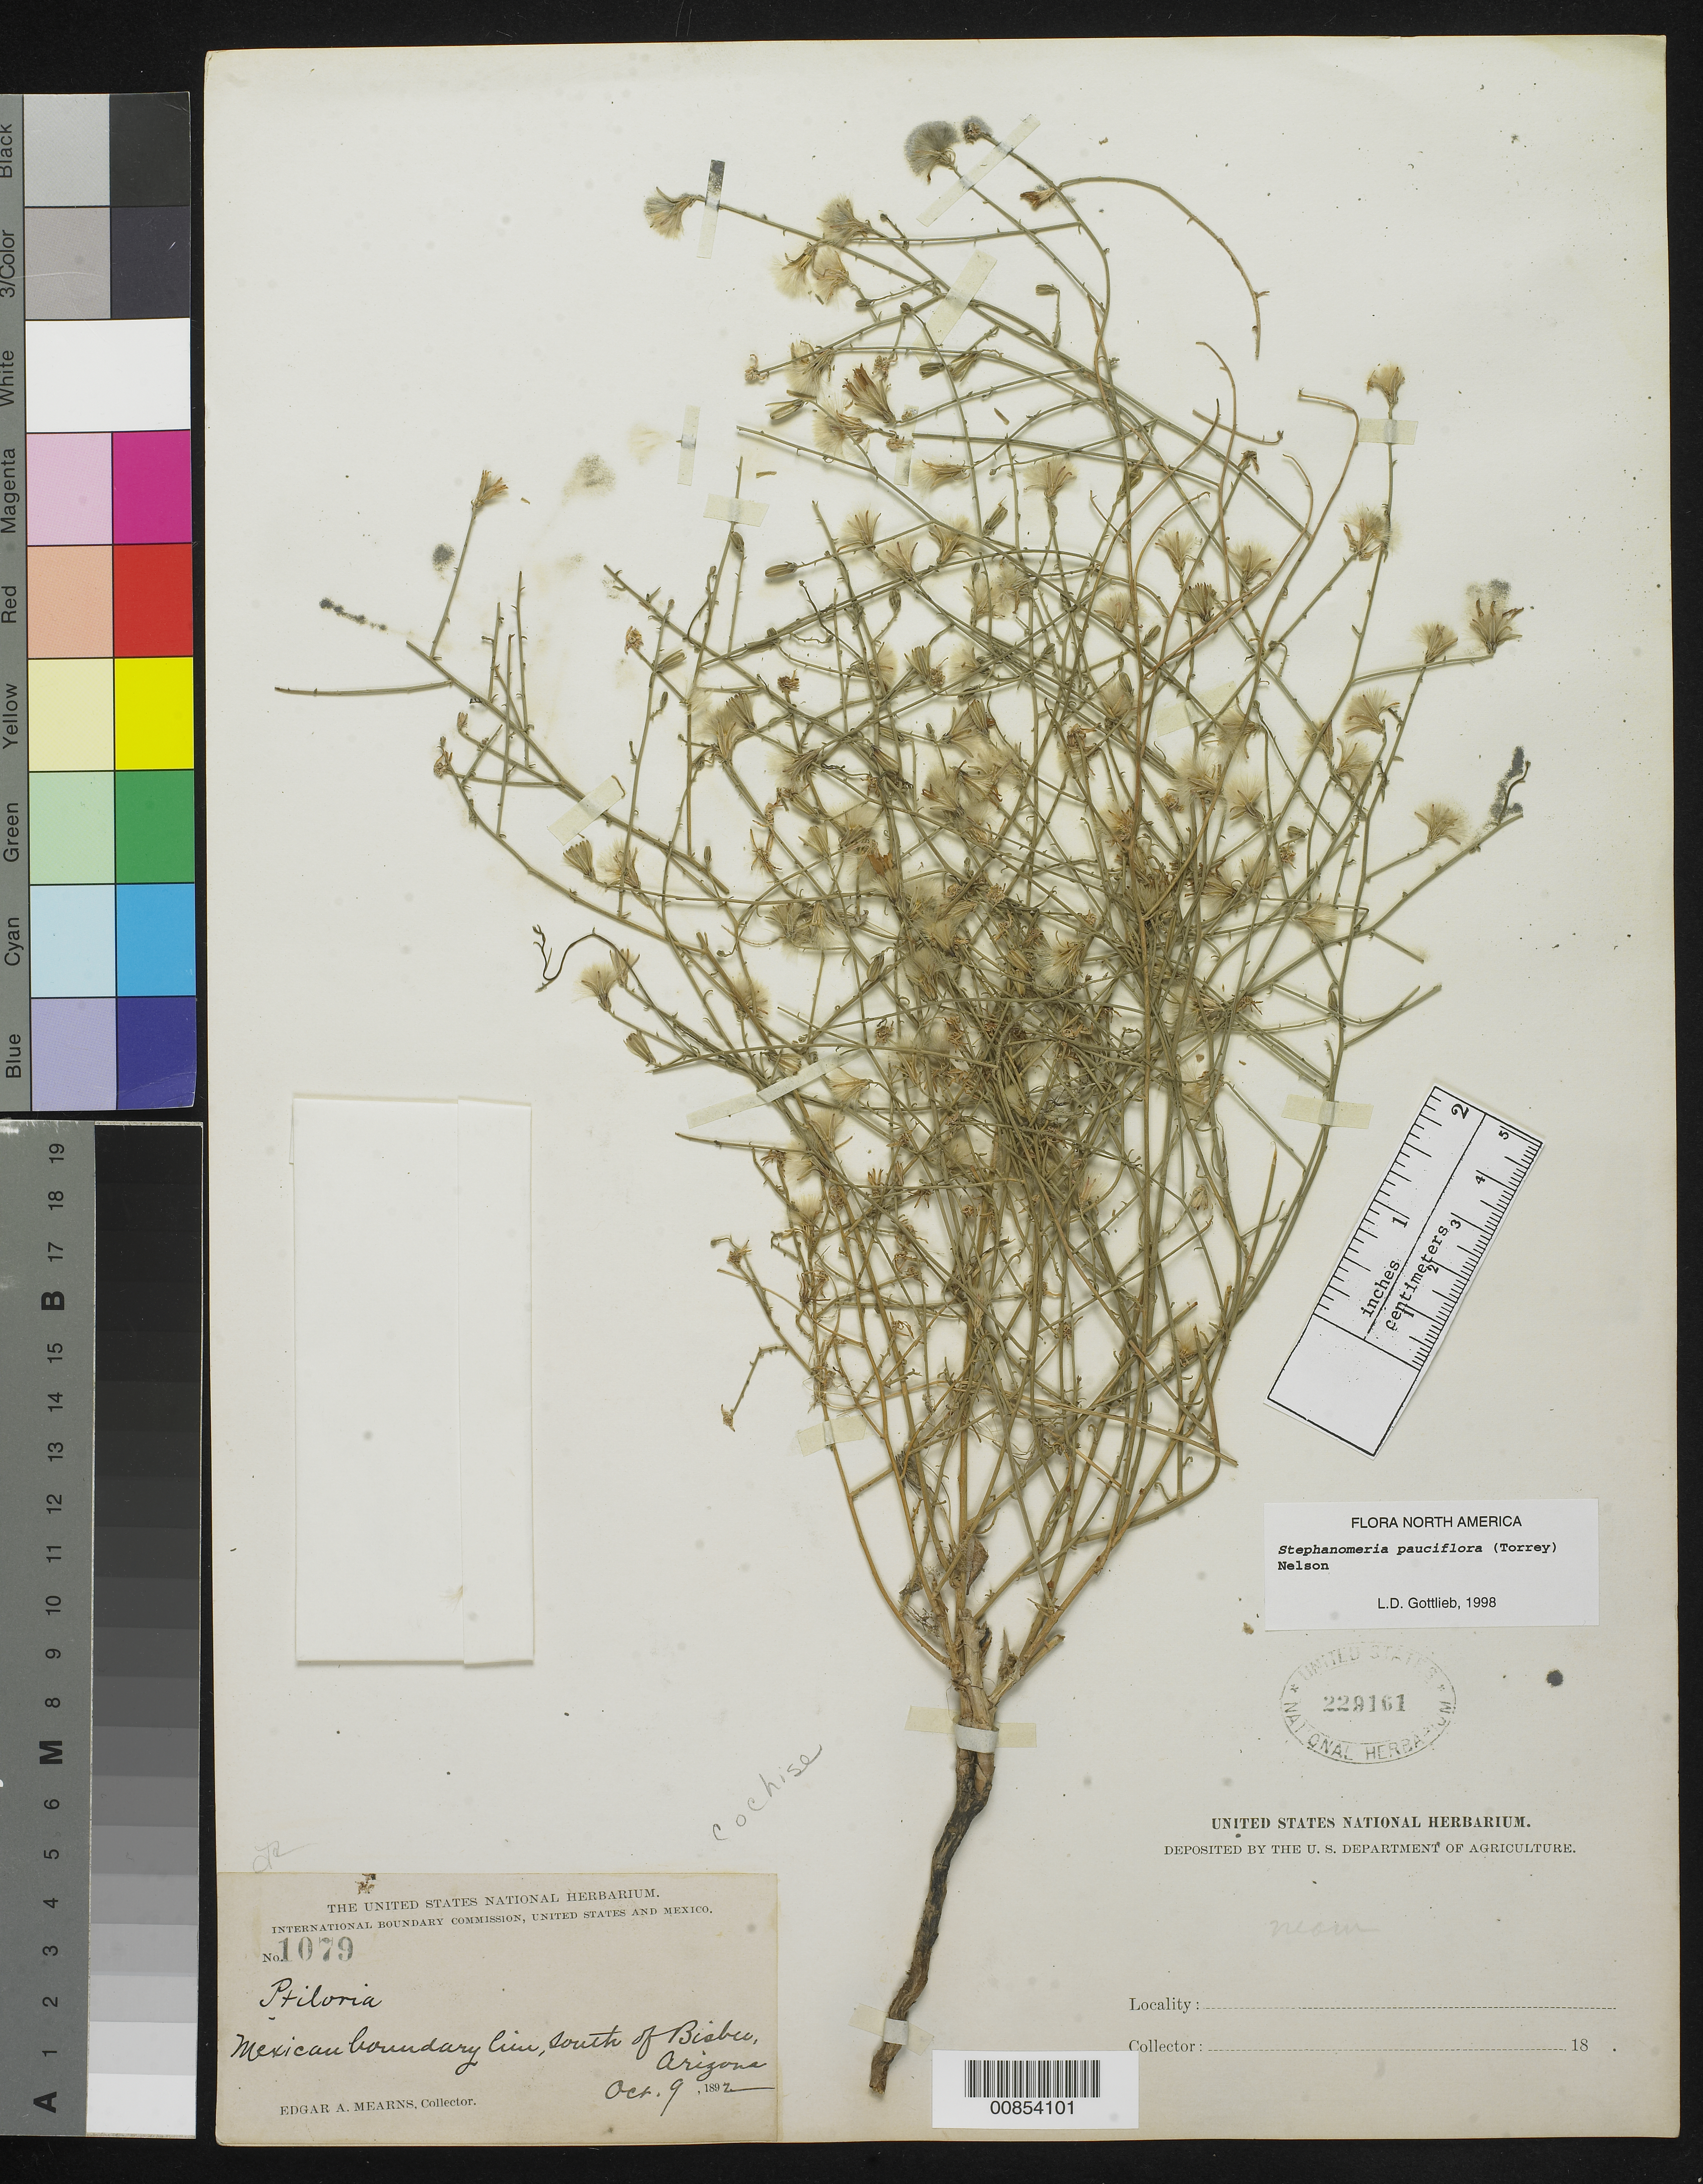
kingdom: Plantae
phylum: Tracheophyta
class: Magnoliopsida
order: Asterales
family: Asteraceae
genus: Stephanomeria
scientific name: Stephanomeria pauciflora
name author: (Torr.) A. Nelson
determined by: Gottlieb, L. D., (DAV), University of California Davis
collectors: E. A. Mearns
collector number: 1079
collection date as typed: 09 Oct 1892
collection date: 1892-10-09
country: United States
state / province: Arizona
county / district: Cochise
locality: Mexican Boundary Line, S of Bisbee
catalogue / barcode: US 229161